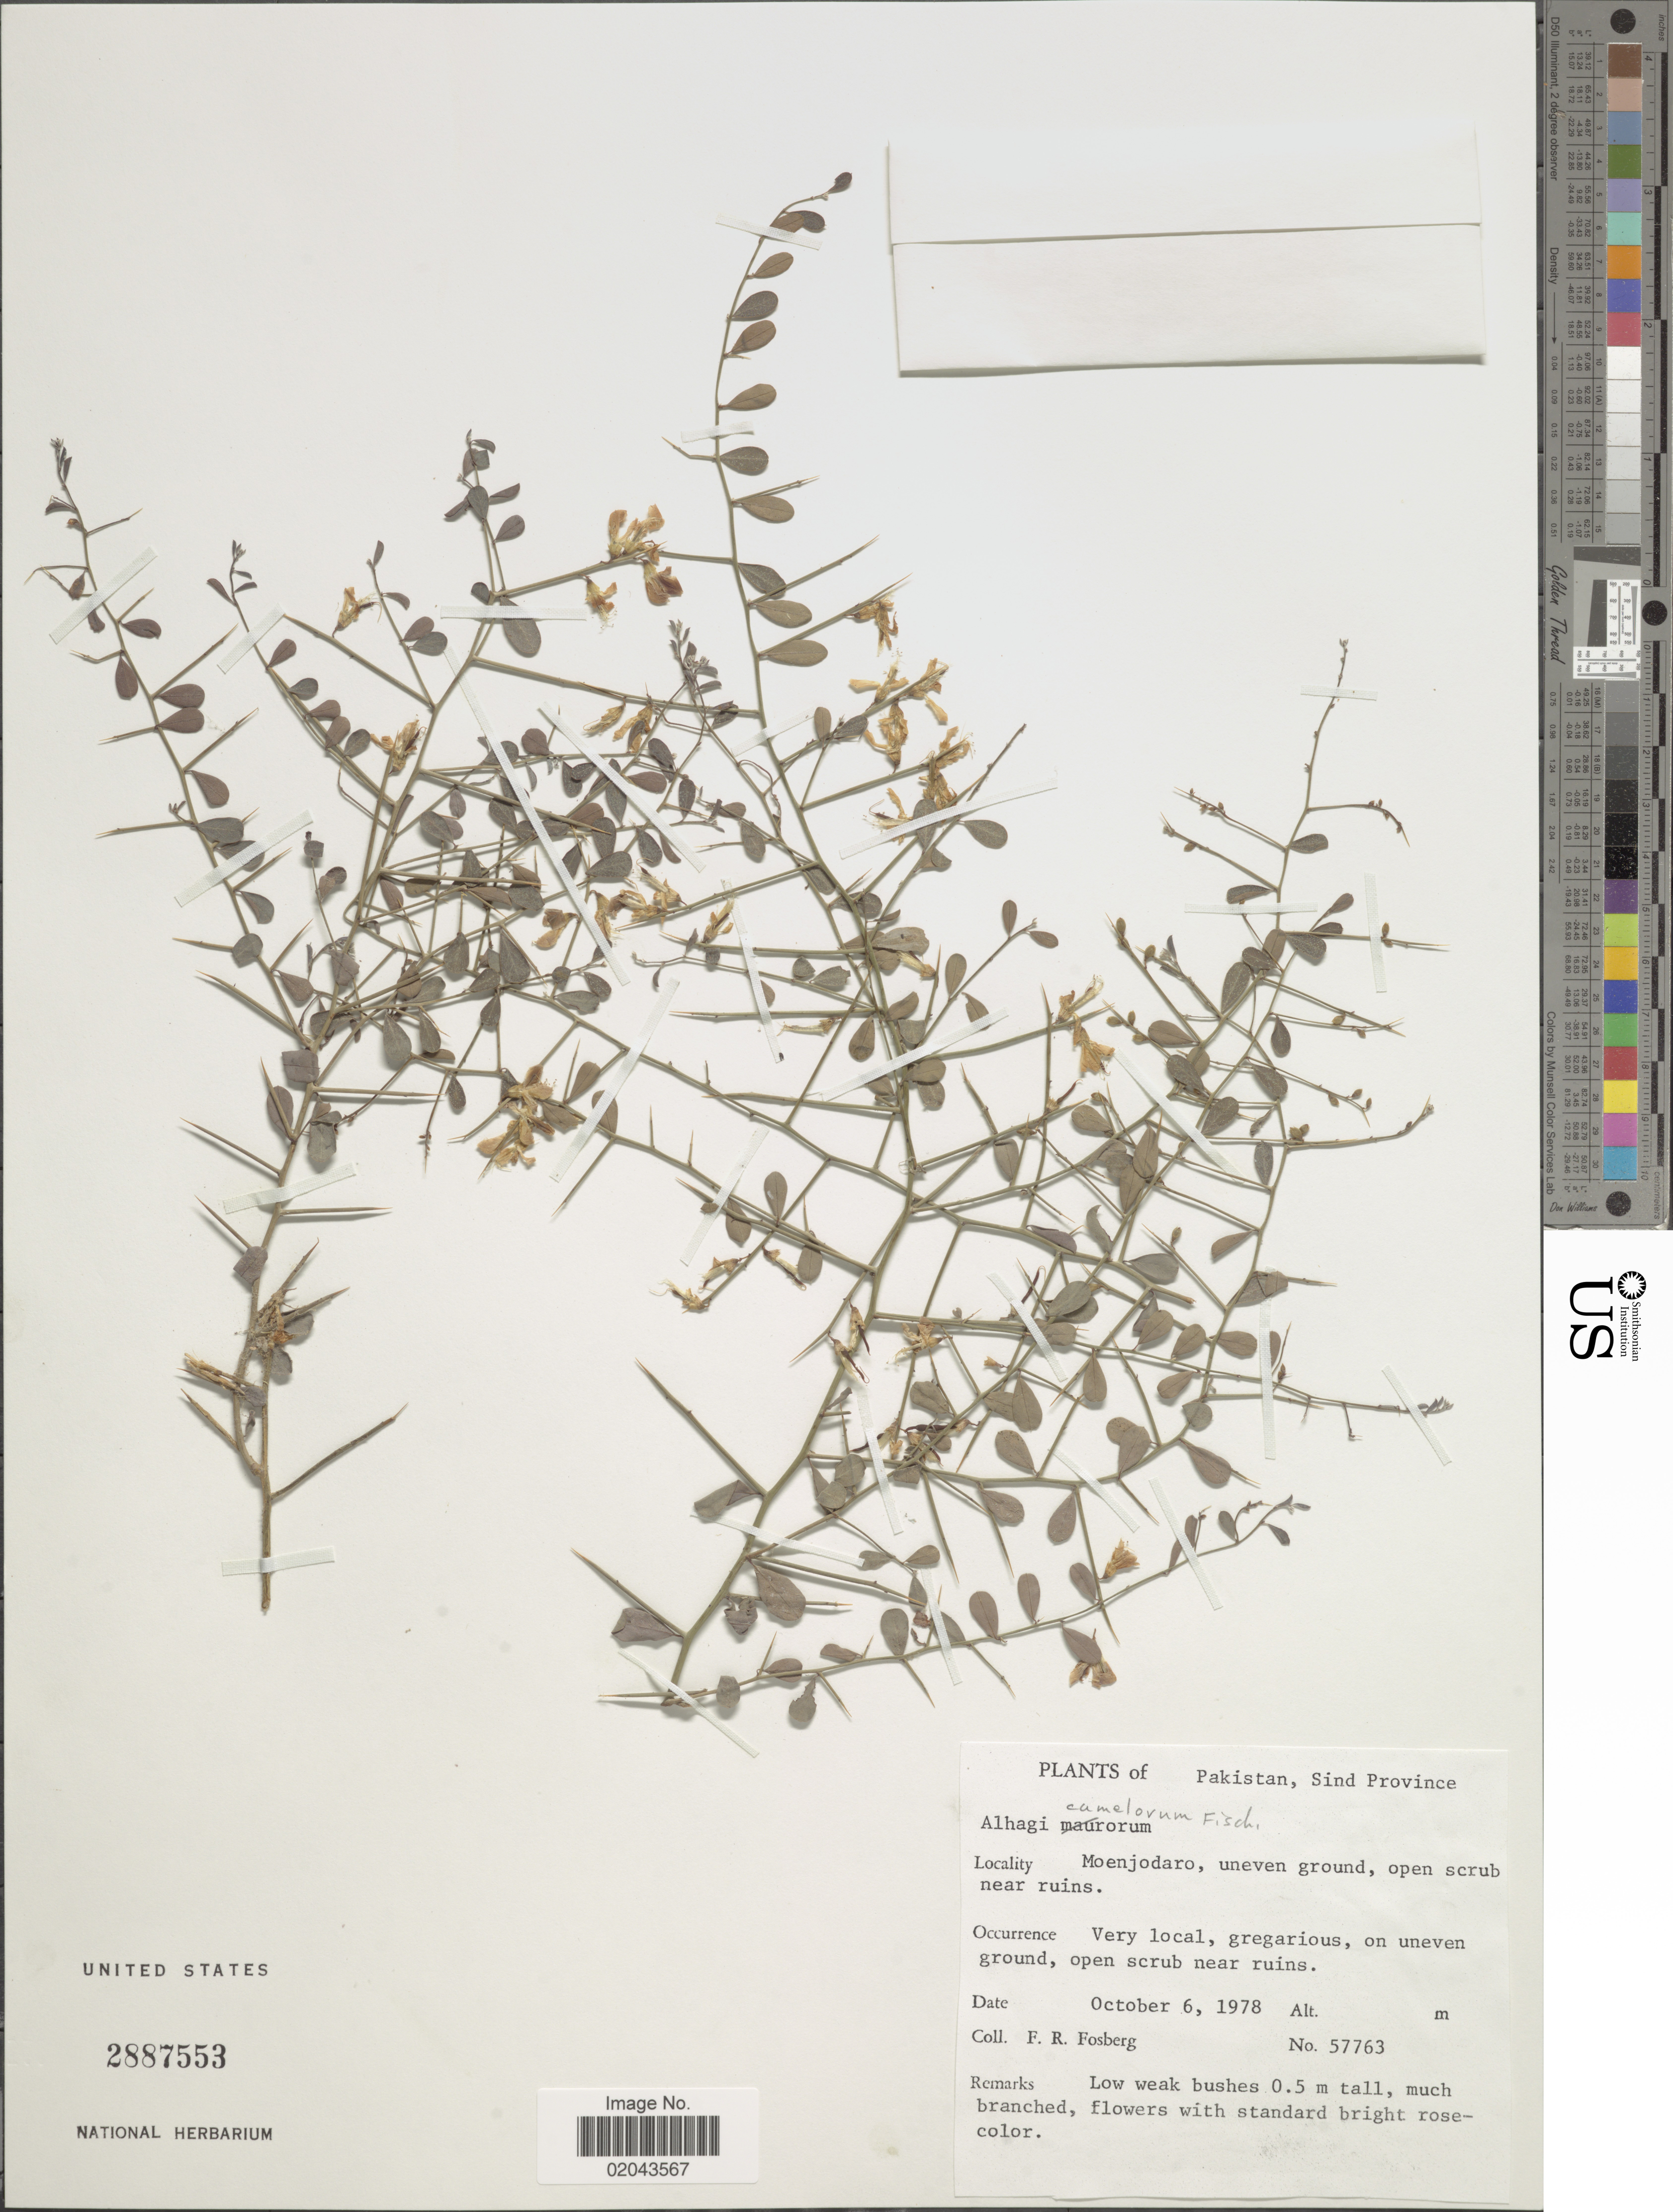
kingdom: Plantae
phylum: Tracheophyta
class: Magnoliopsida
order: Fabales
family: Fabaceae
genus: Alhagi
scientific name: Alhagi camelorum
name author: Fisch.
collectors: F. R. Fosberg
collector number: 57763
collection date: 1978-10-06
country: Pakistan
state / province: Sindh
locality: Moenjodaro, uneven ground, open scrub near ruins, very local.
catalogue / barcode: US 2887553